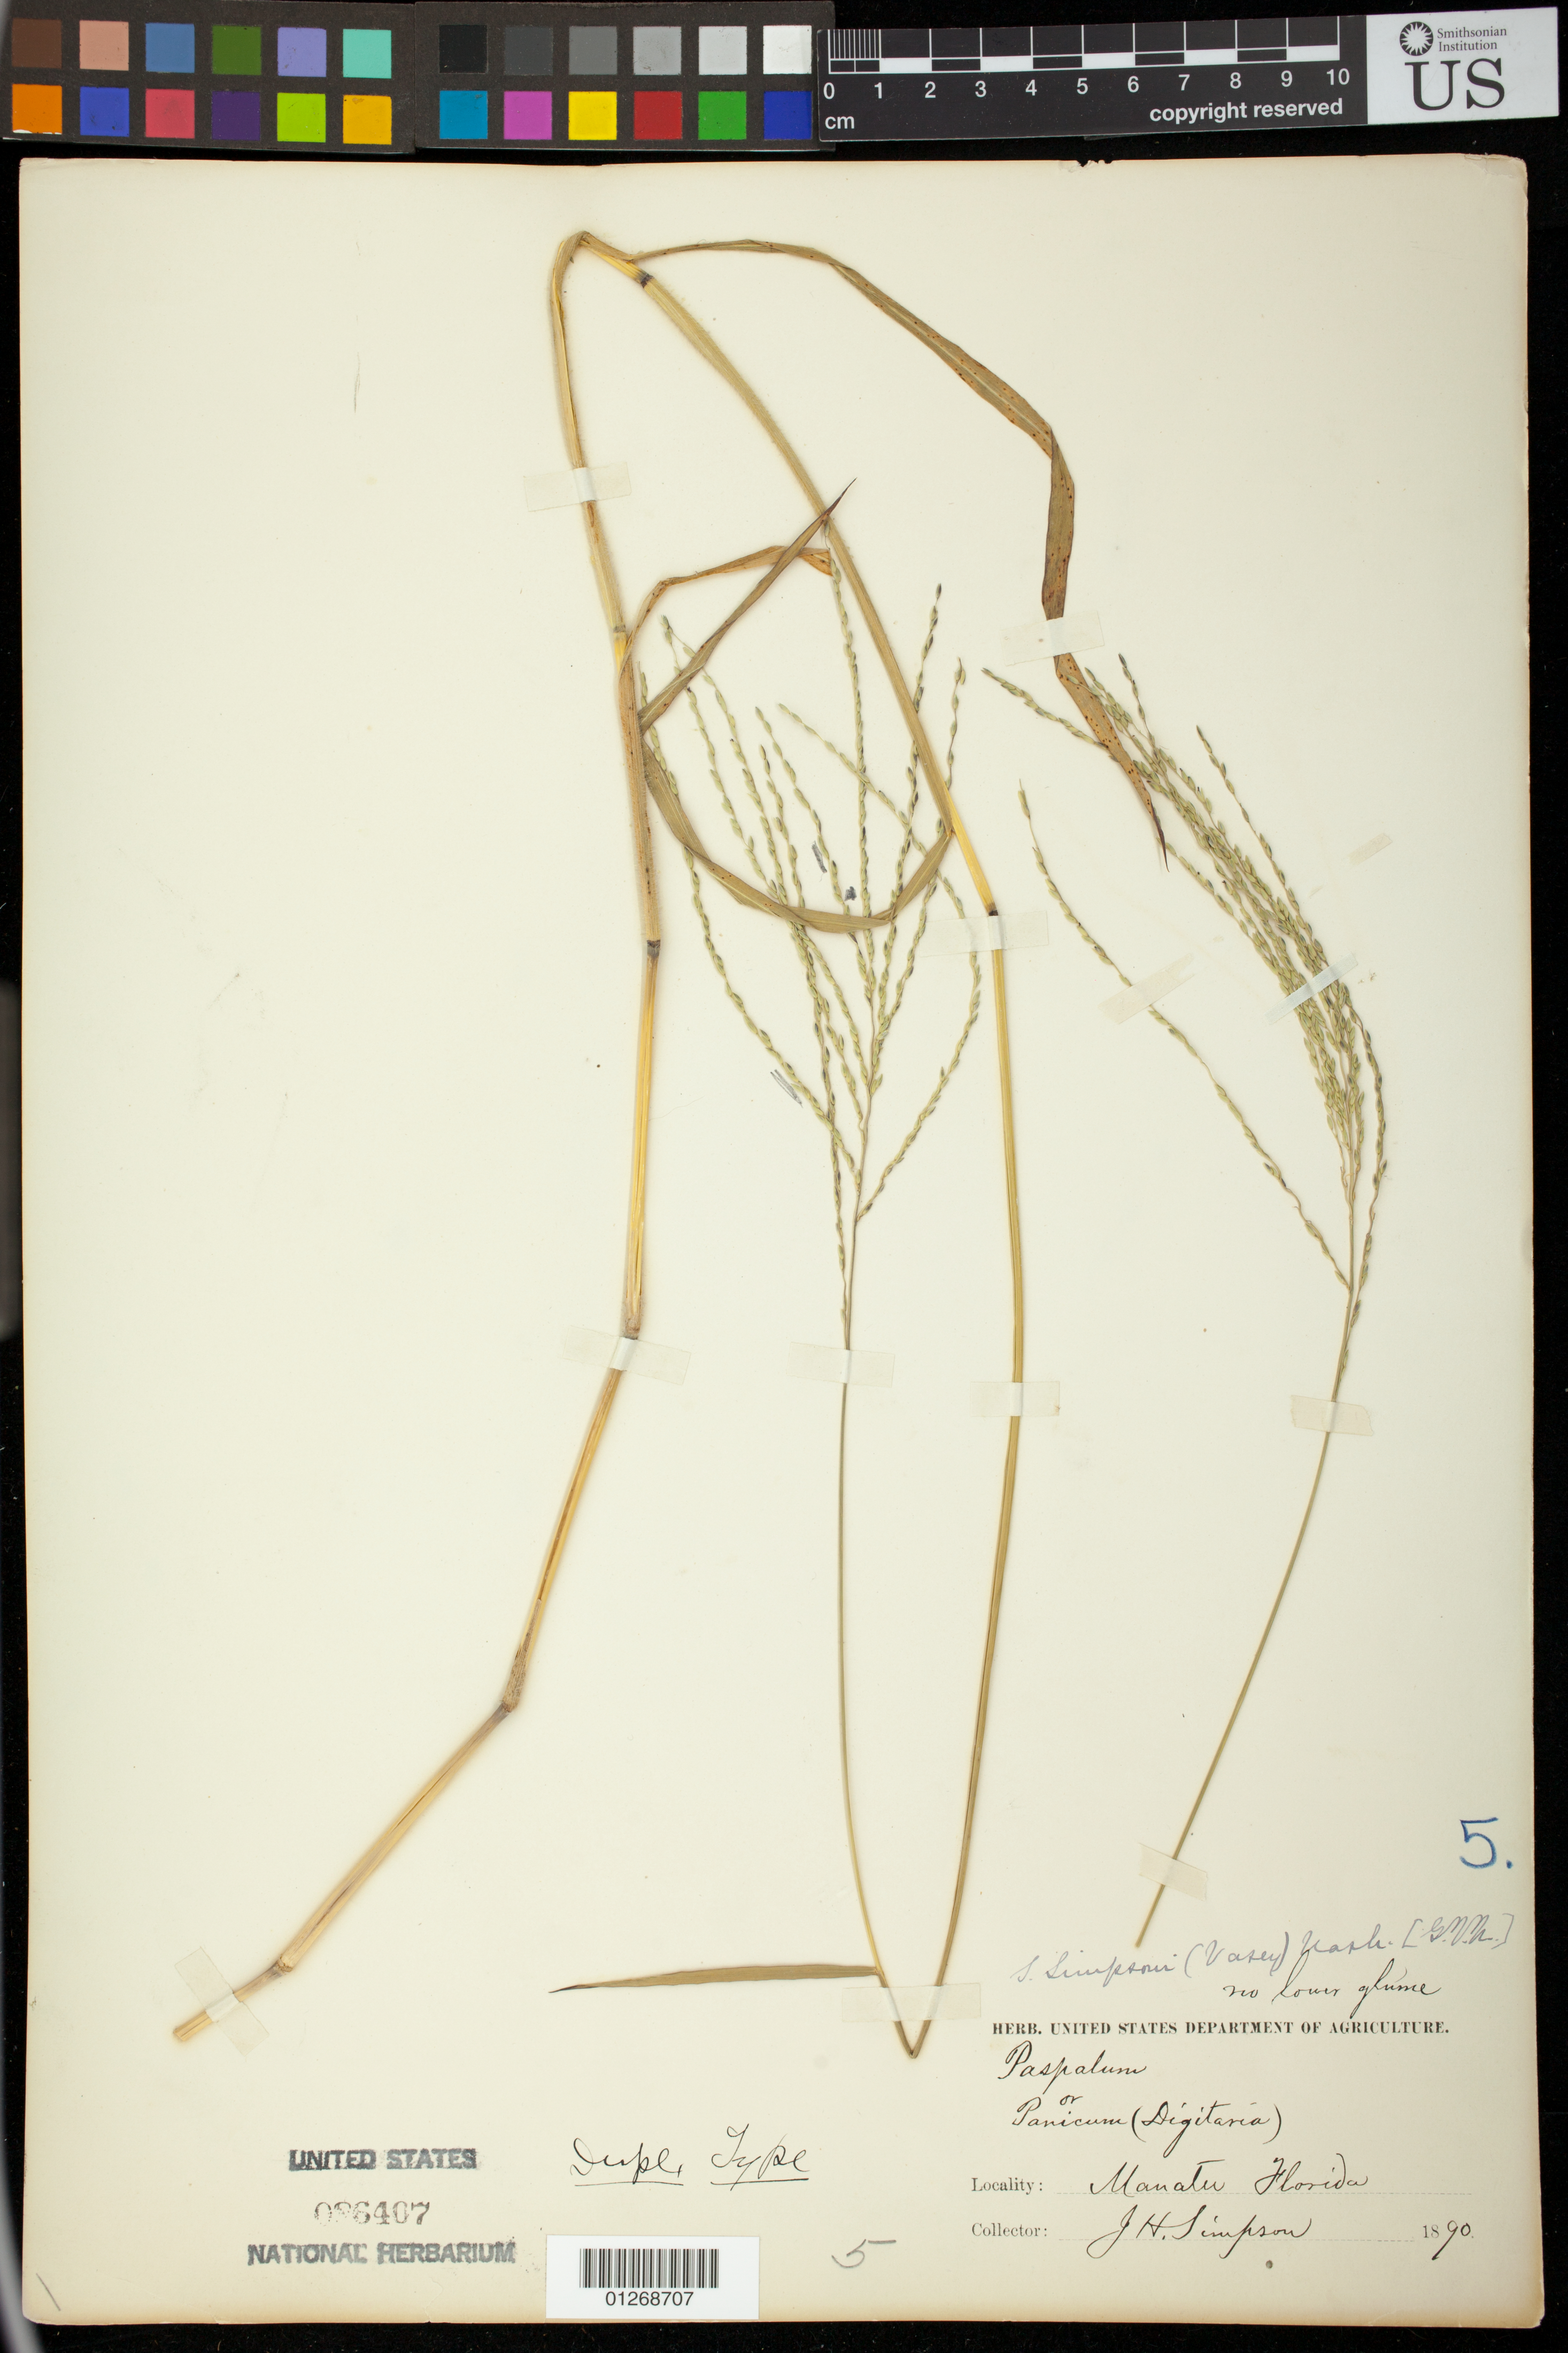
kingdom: Plantae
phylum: Tracheophyta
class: Liliopsida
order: Poales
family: Poaceae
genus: Panicum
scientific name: Panicum sanguinale var. simpsonii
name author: Vasey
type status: Syntype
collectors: J. H. Simpson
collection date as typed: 1890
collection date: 1890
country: United States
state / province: Florida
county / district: Manatee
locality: Manatee, Fla.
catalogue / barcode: US 86407